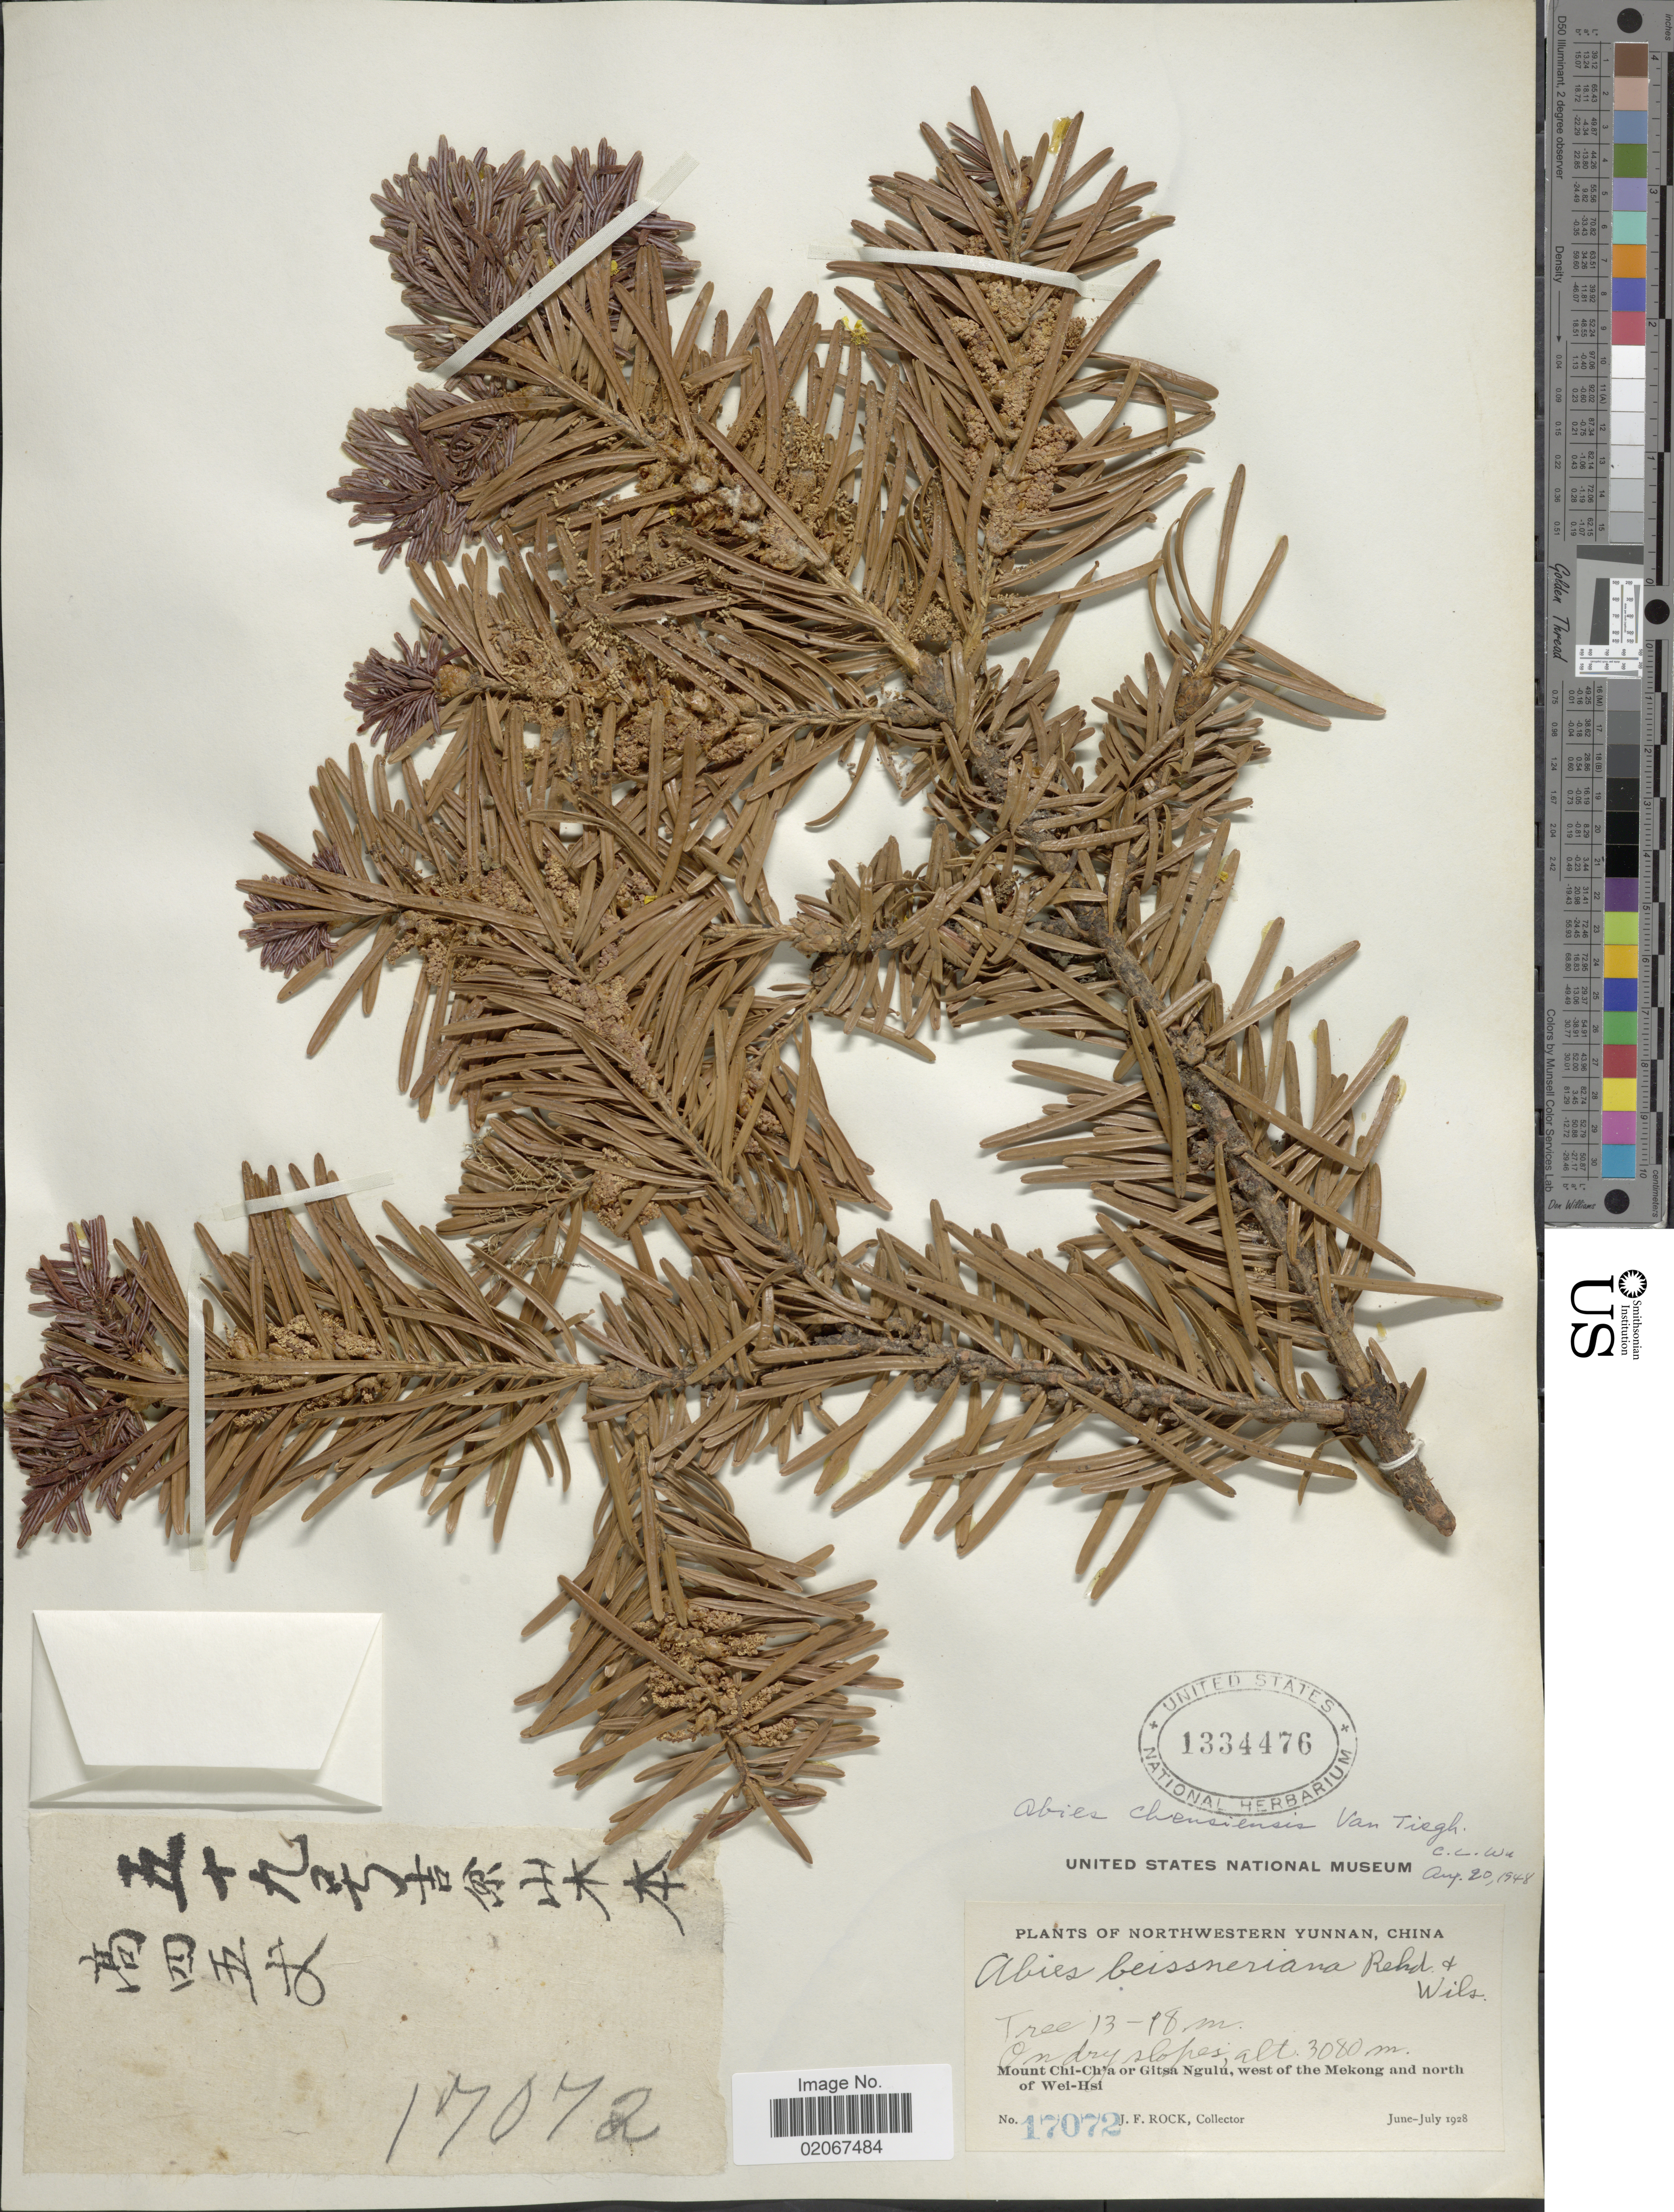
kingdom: Plantae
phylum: Tracheophyta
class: Pinopsida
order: Pinales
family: Pinaceae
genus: Abies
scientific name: Abies chensiensis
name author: Tiegh.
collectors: J. Rock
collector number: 17072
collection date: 1928-06/1928-07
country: China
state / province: Yunnan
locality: Northwestern Yunnan, China. Mount Chi-Ch'a or Gitsa Ngulu, west of the Mekong and North of Wei-Hsi.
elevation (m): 3080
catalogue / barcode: US 1334476